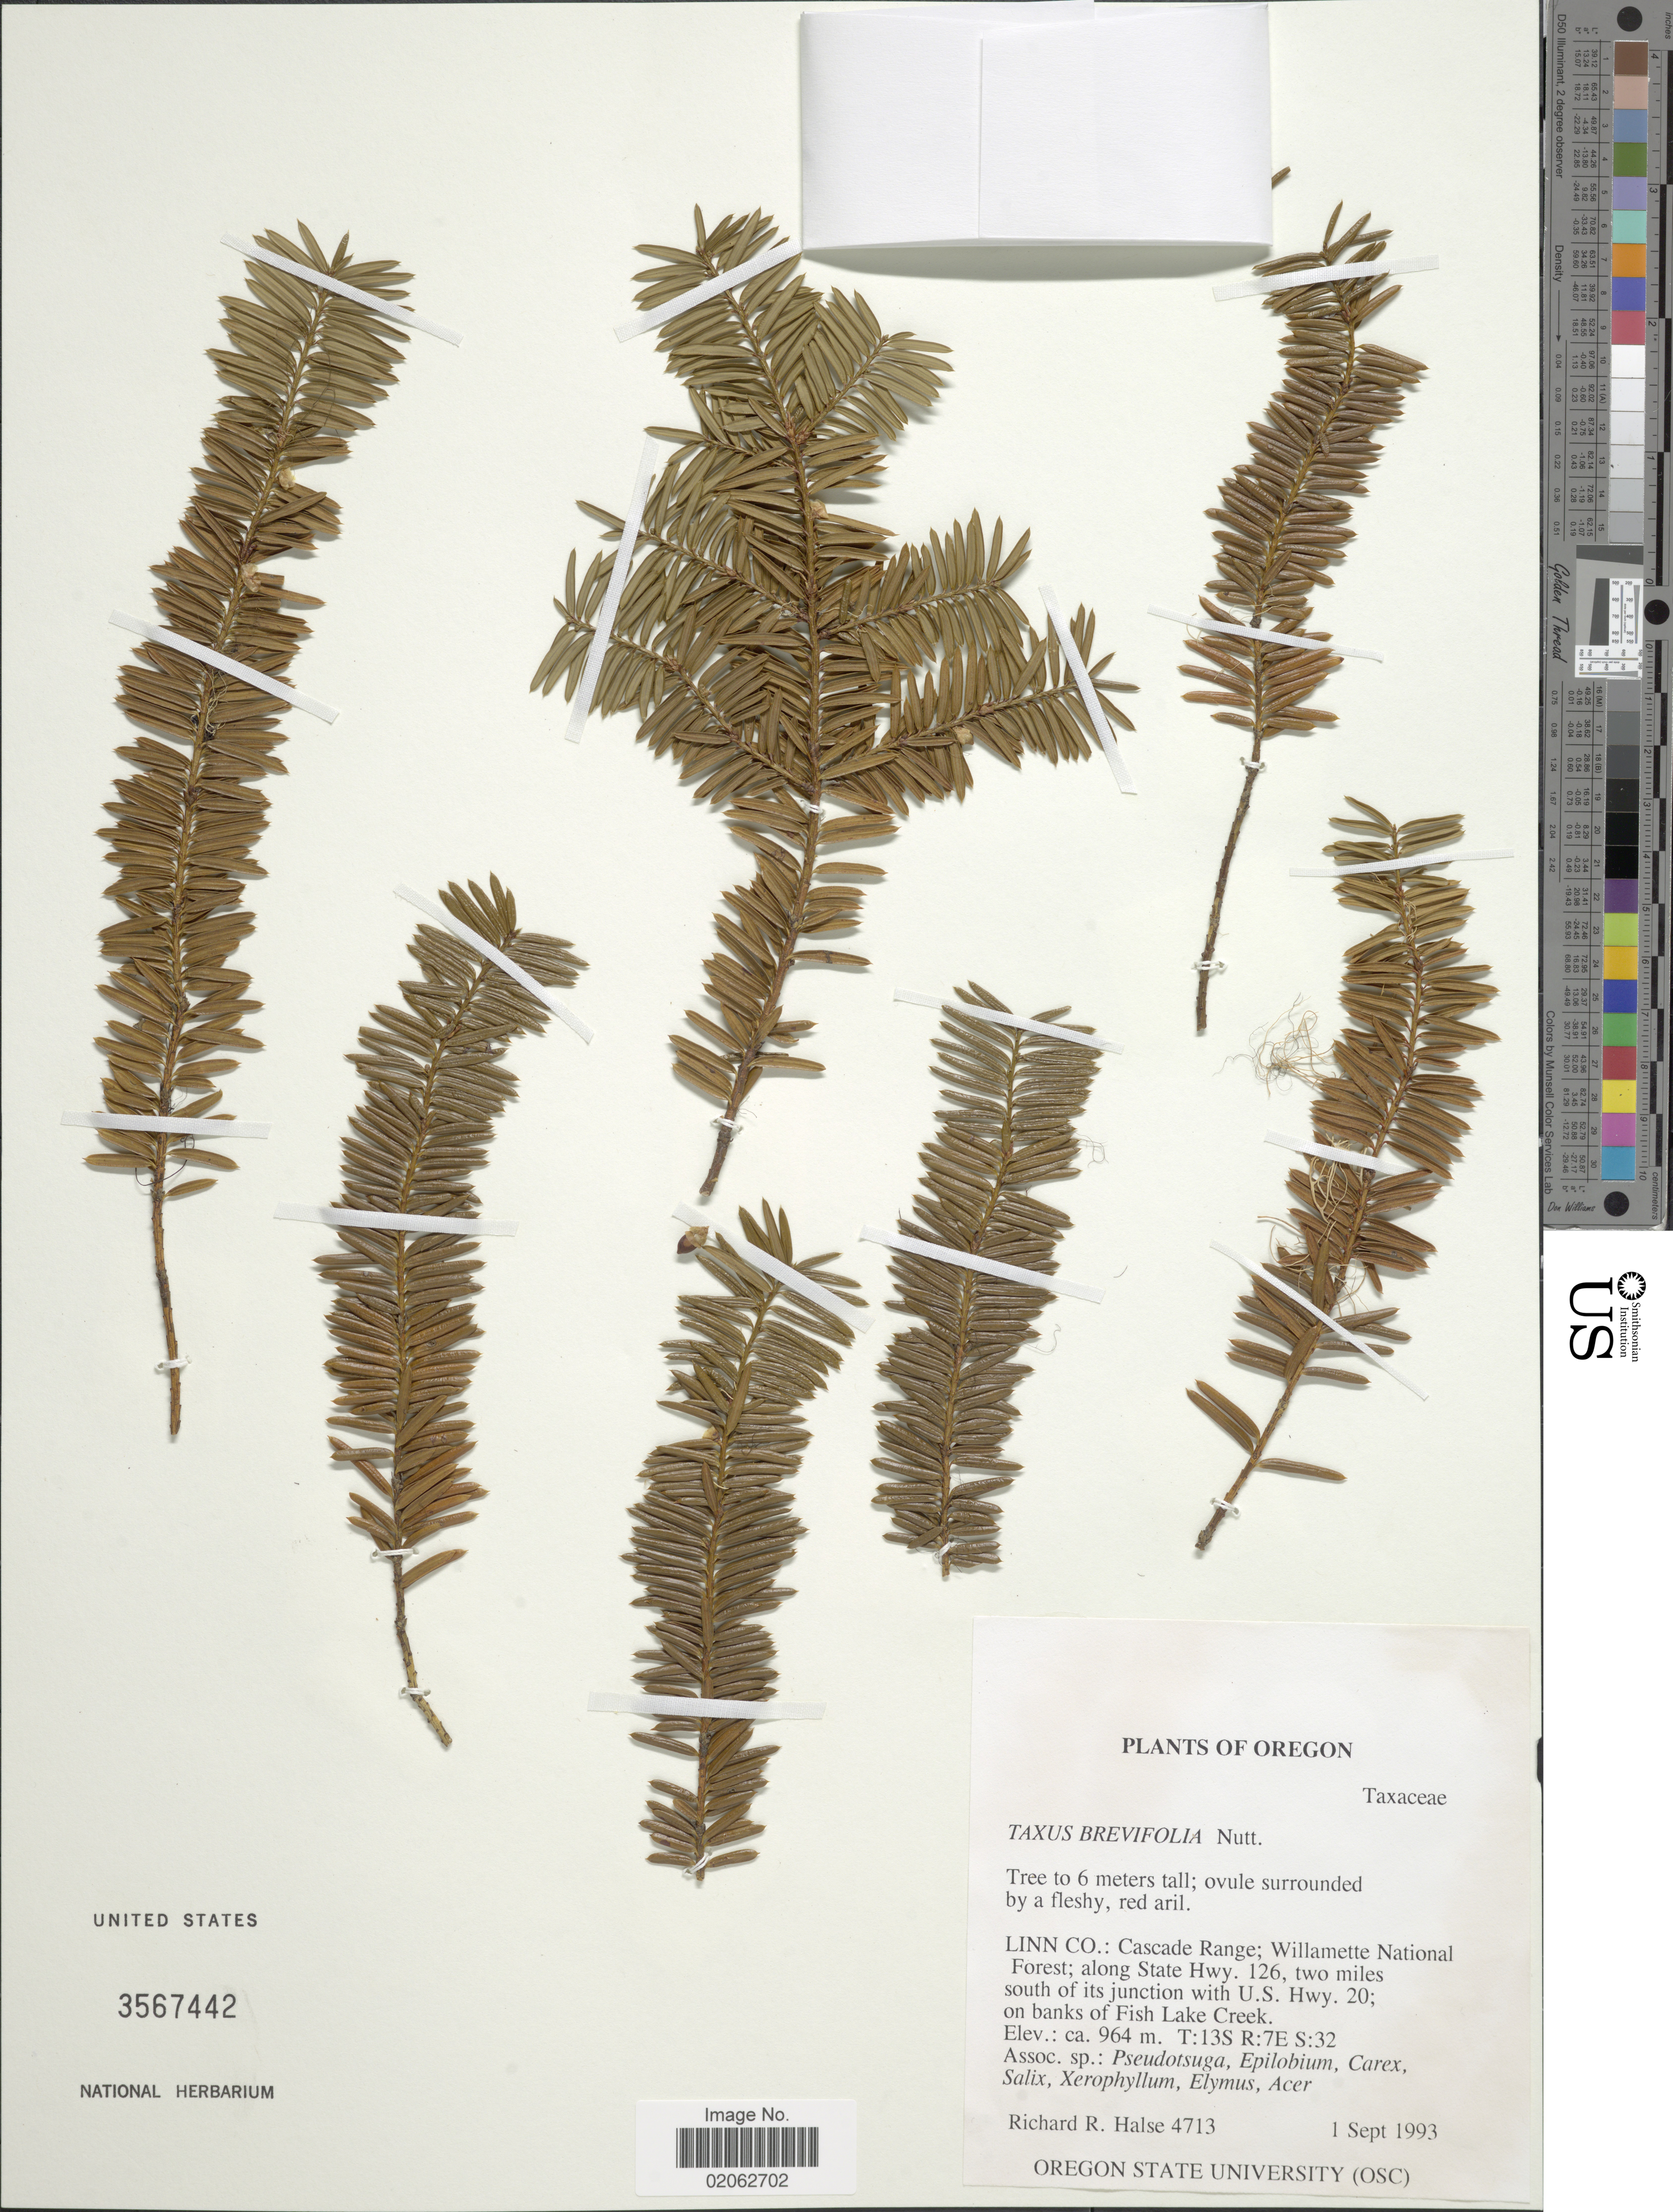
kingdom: Plantae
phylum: Tracheophyta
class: Pinopsida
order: Pinales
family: Taxaceae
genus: Taxus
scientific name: Taxus brevifolia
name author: Nutt.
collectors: R. Halse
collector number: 4713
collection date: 1993-09-01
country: United States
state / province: Oregon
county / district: Linn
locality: Linn Co.: Cascade Range, Willamette National Forest, along State Hwy. 126, two miles south of its junction with U.S. Hwy 20 on banks of Fish Lake Creek, T:13S R:7E S:32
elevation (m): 964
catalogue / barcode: US 3567442